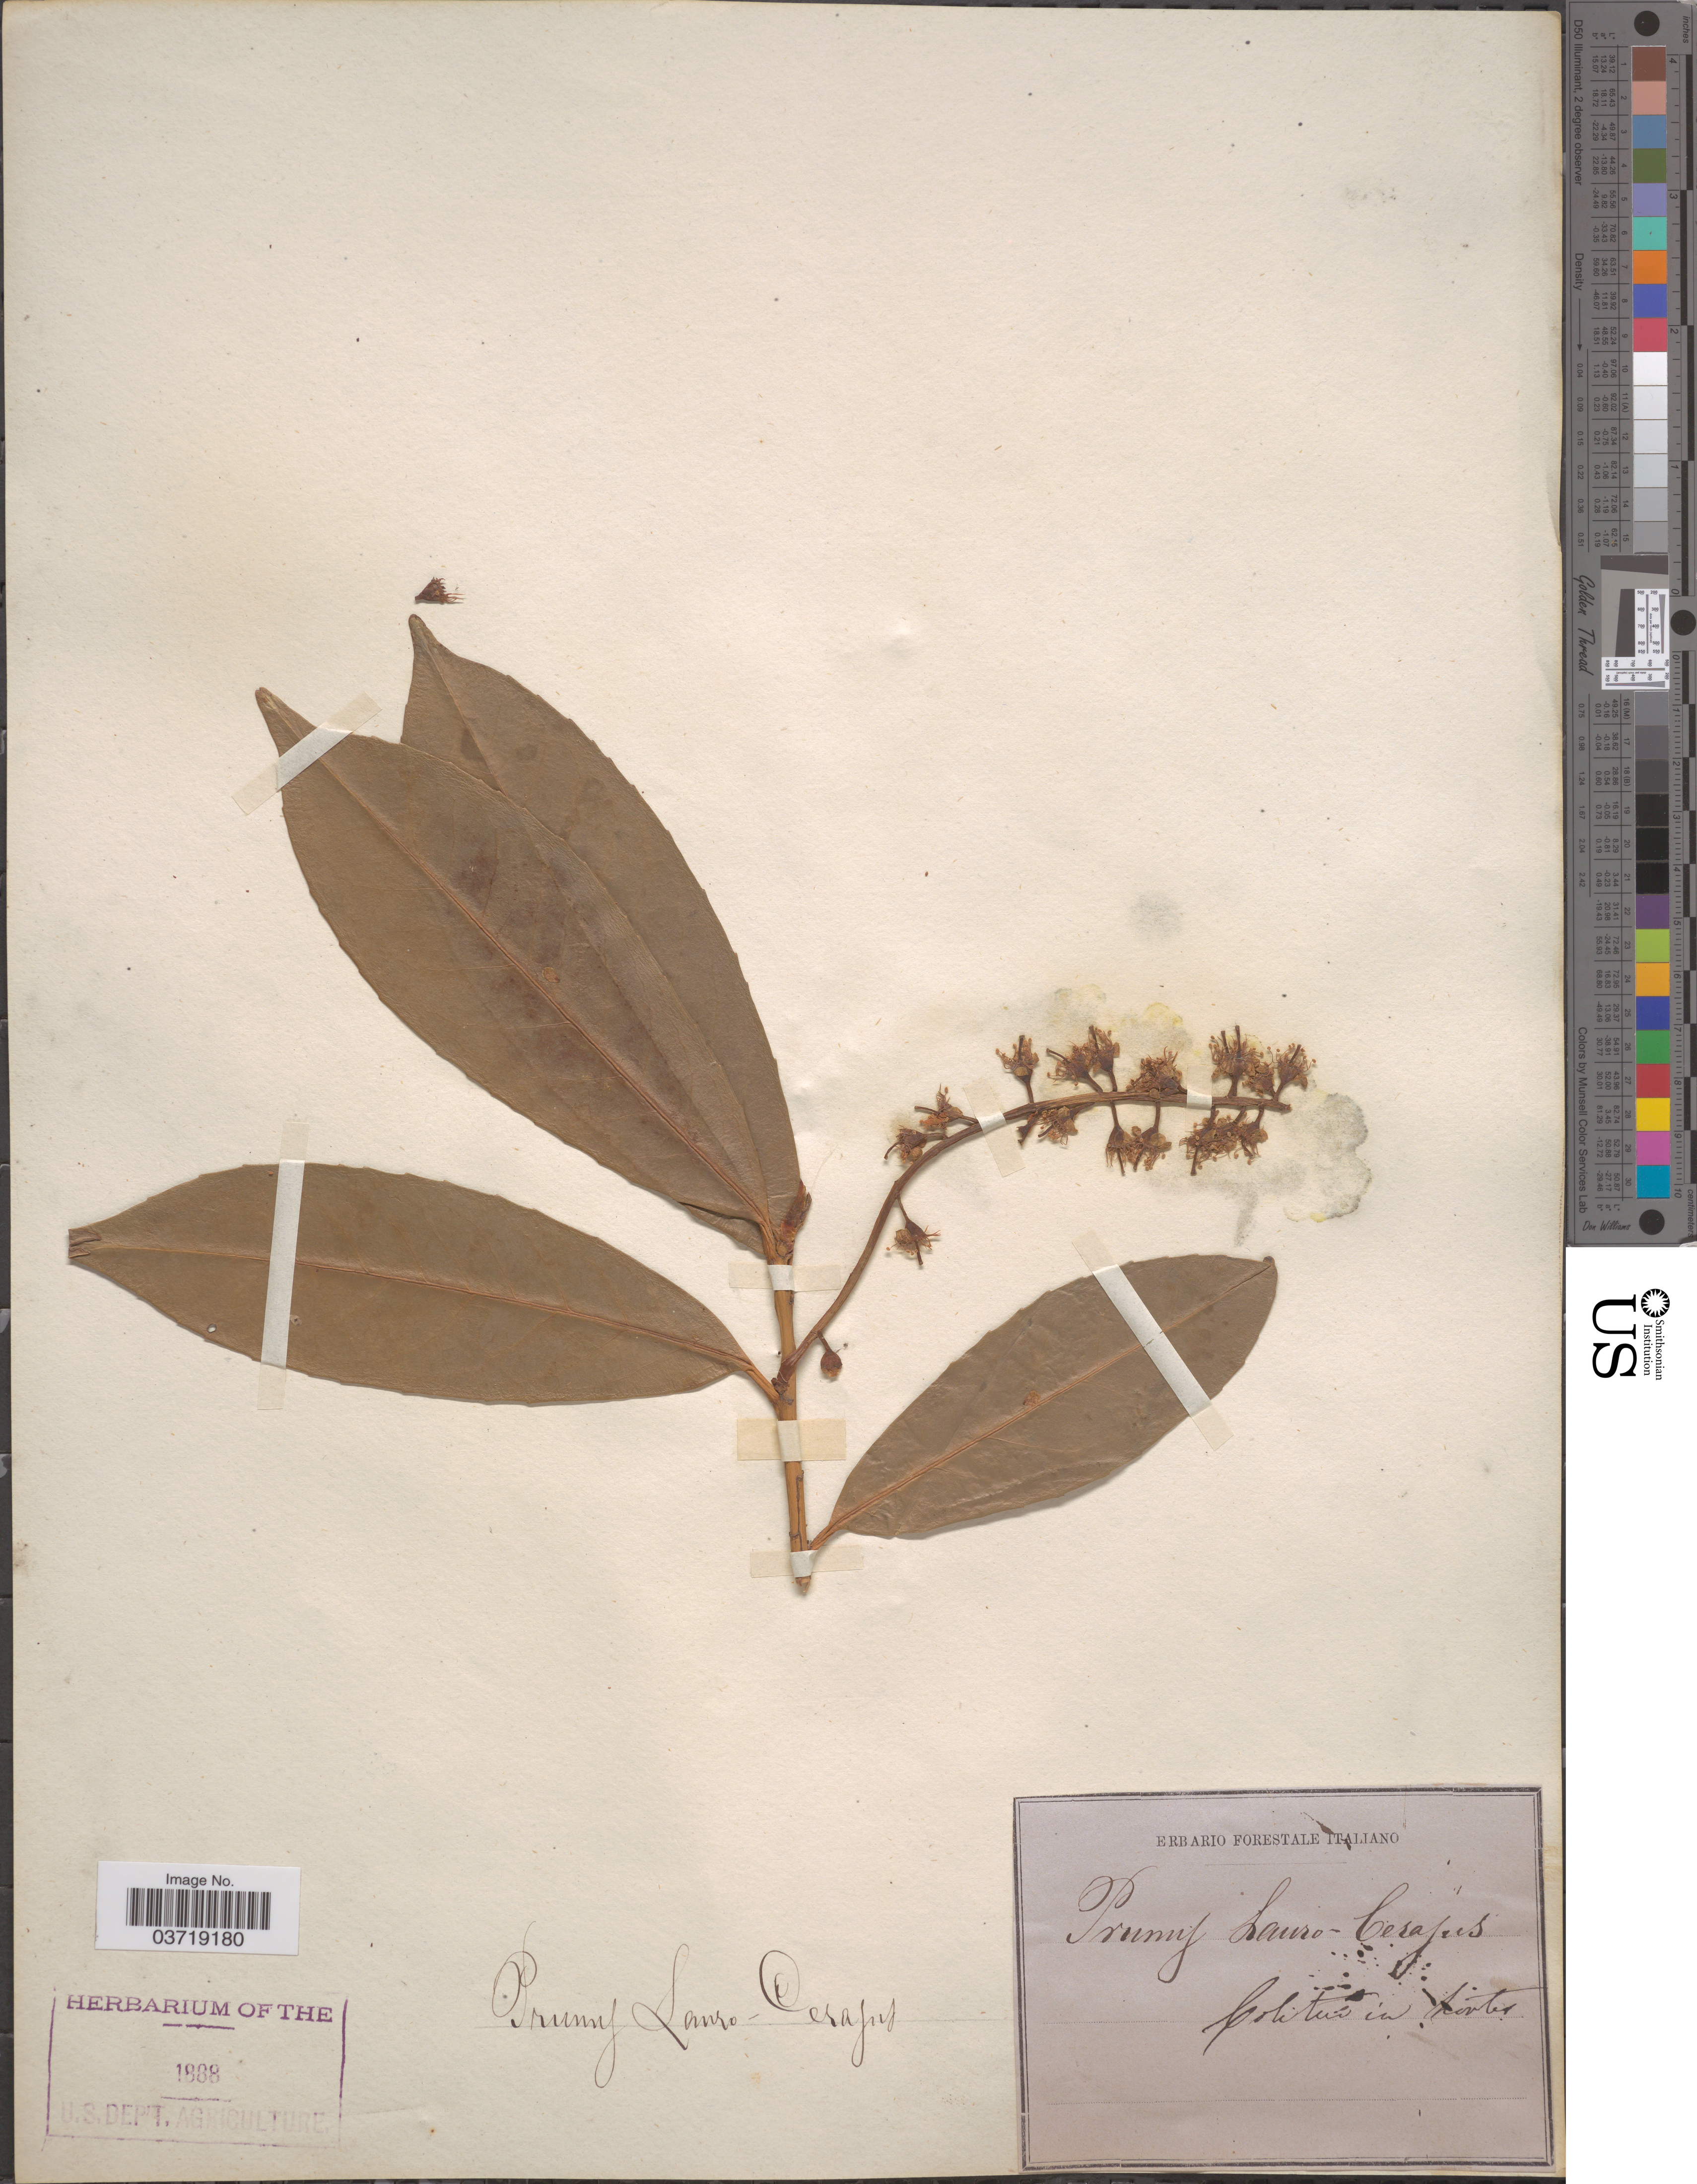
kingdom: Plantae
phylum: Tracheophyta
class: Magnoliopsida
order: Rosales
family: Rosaceae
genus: Prunus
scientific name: Prunus laurocerasus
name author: L.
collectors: Ex herb. Forestale Italiano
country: Italy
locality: Sorter [interpreted].